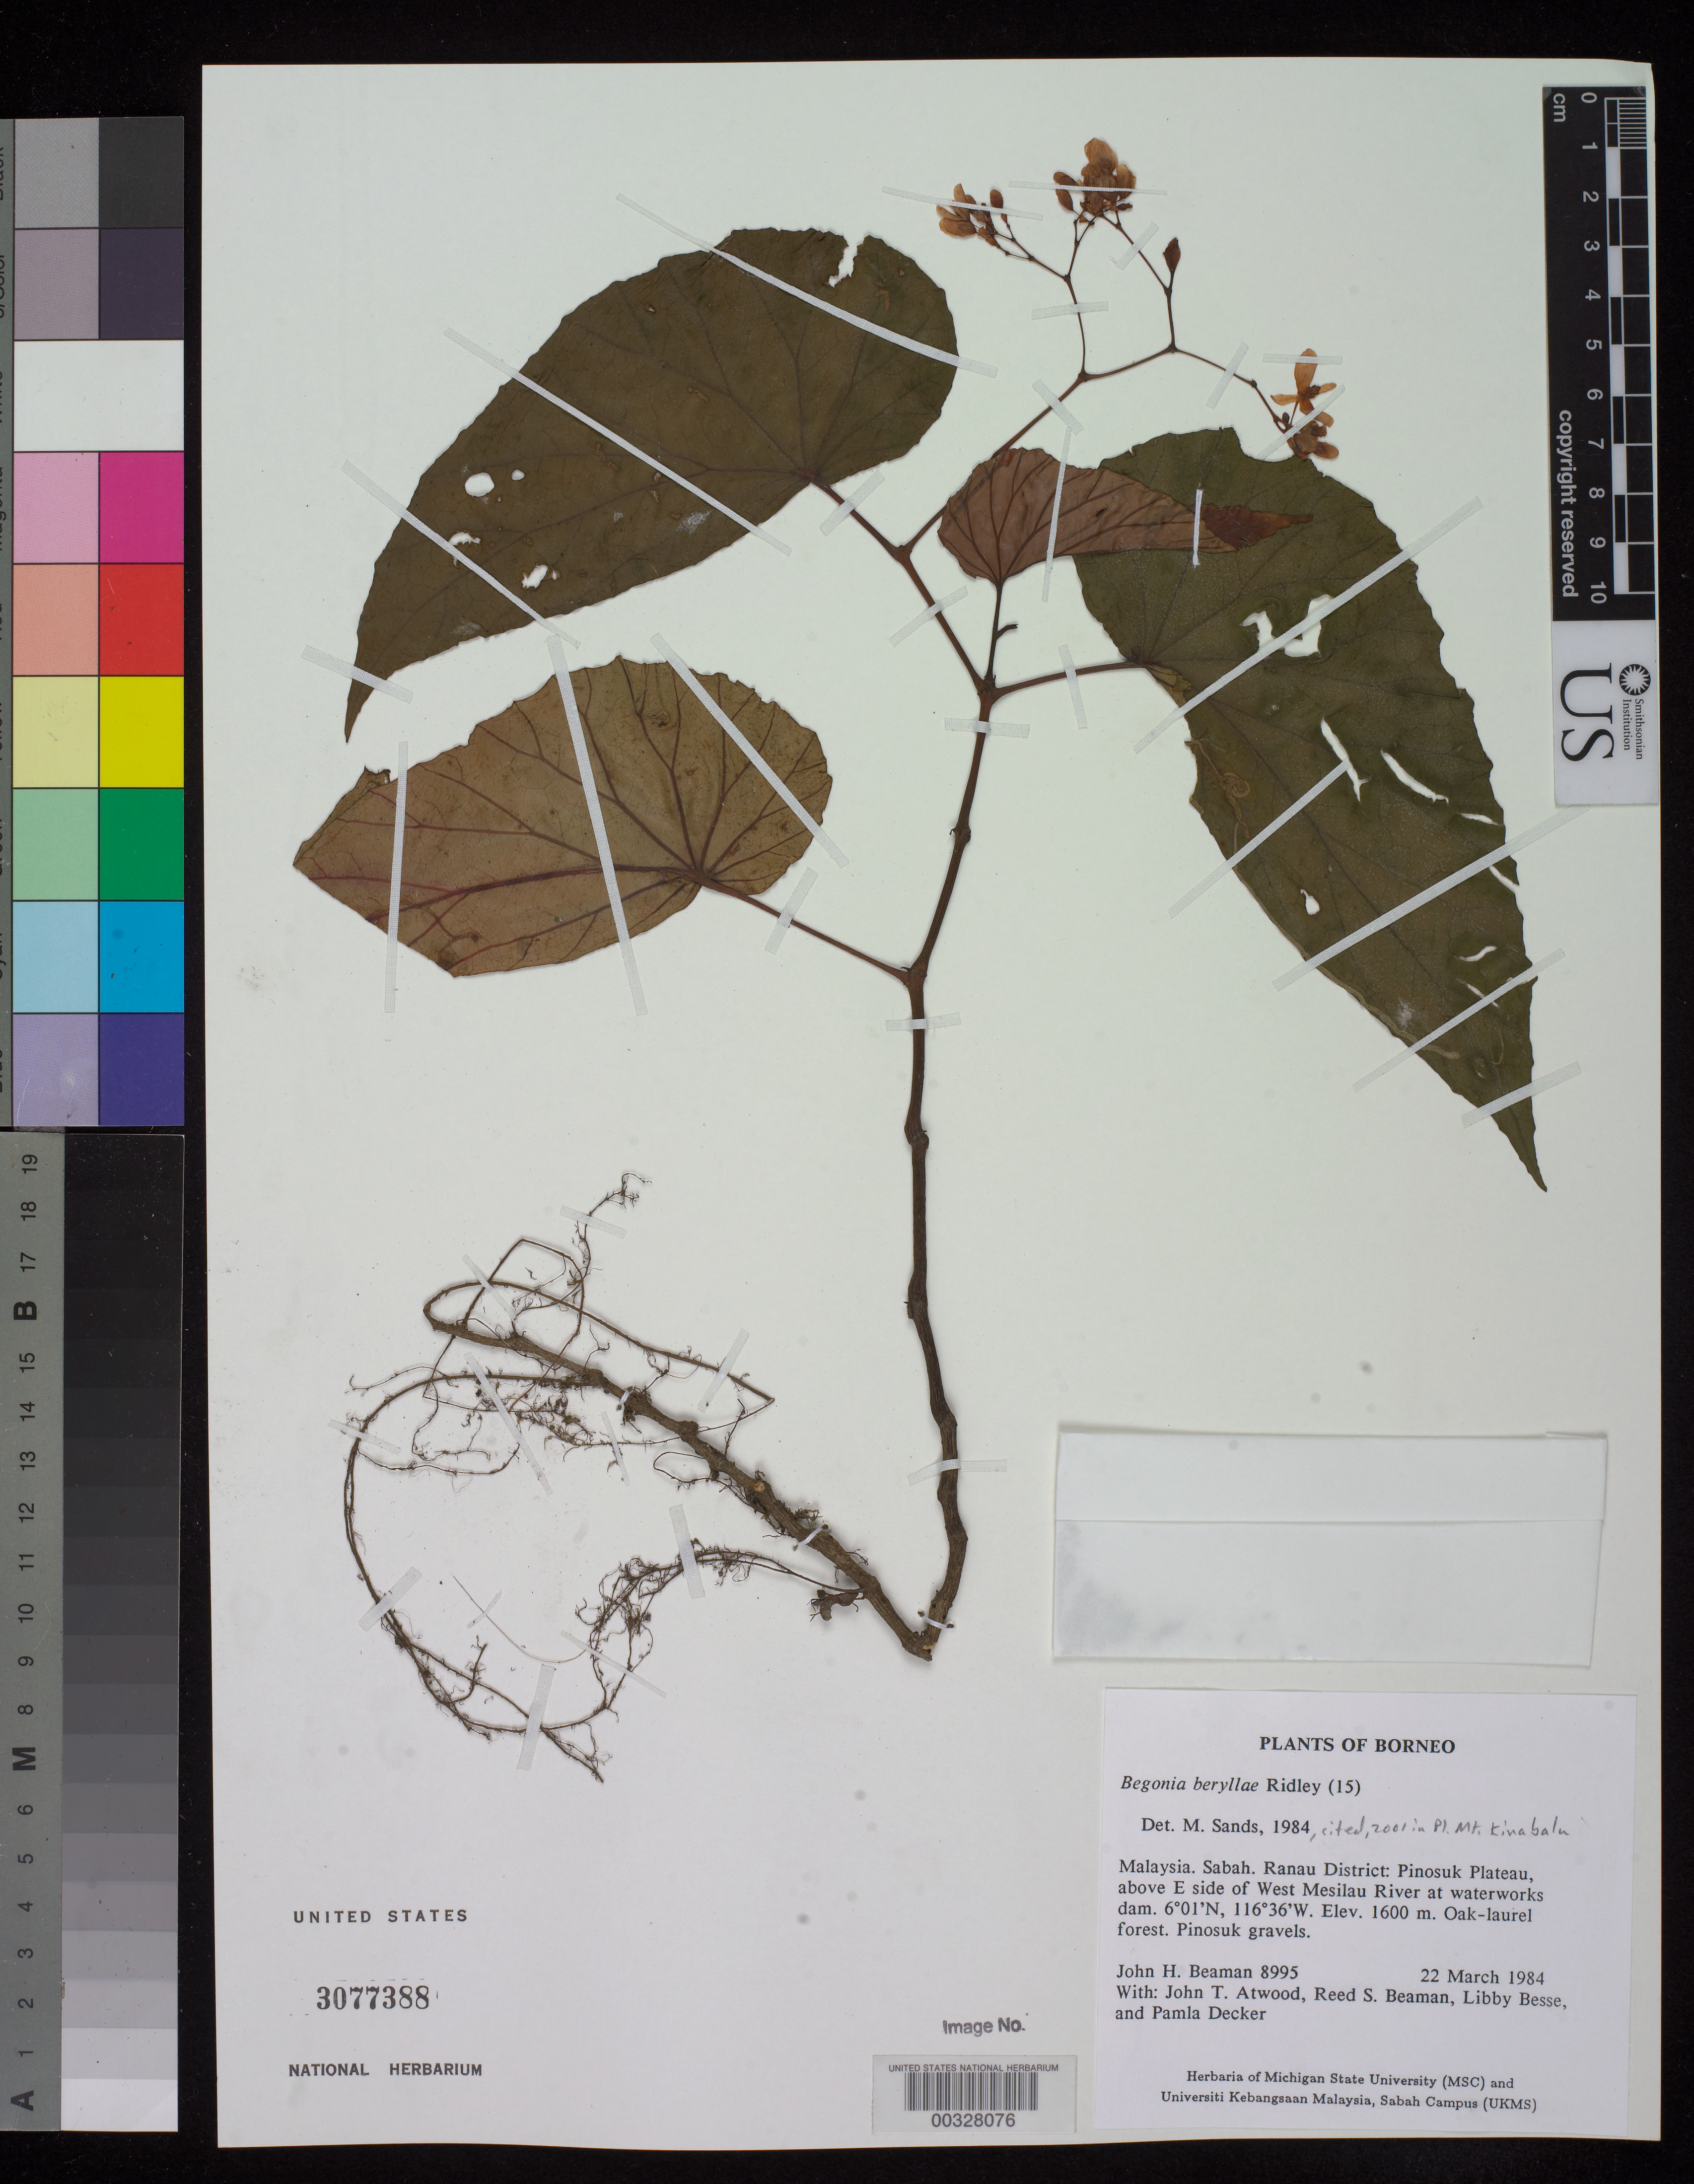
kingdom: Plantae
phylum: Tracheophyta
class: Magnoliopsida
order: Cucurbitales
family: Begoniaceae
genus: Begonia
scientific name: Begonia beryllae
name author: Ridl.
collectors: J. H. Beaman, R. S. Beaman, J. T. Atwood, Libby Besse & P. Decker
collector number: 8995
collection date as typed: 22 Mar 1984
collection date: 1984-03-22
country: Malaysia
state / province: Sabah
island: Borneo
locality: Ranau district, pinosuk plateau, e side of west mesilau river at waterworks dam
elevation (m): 1600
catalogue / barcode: US 3077388